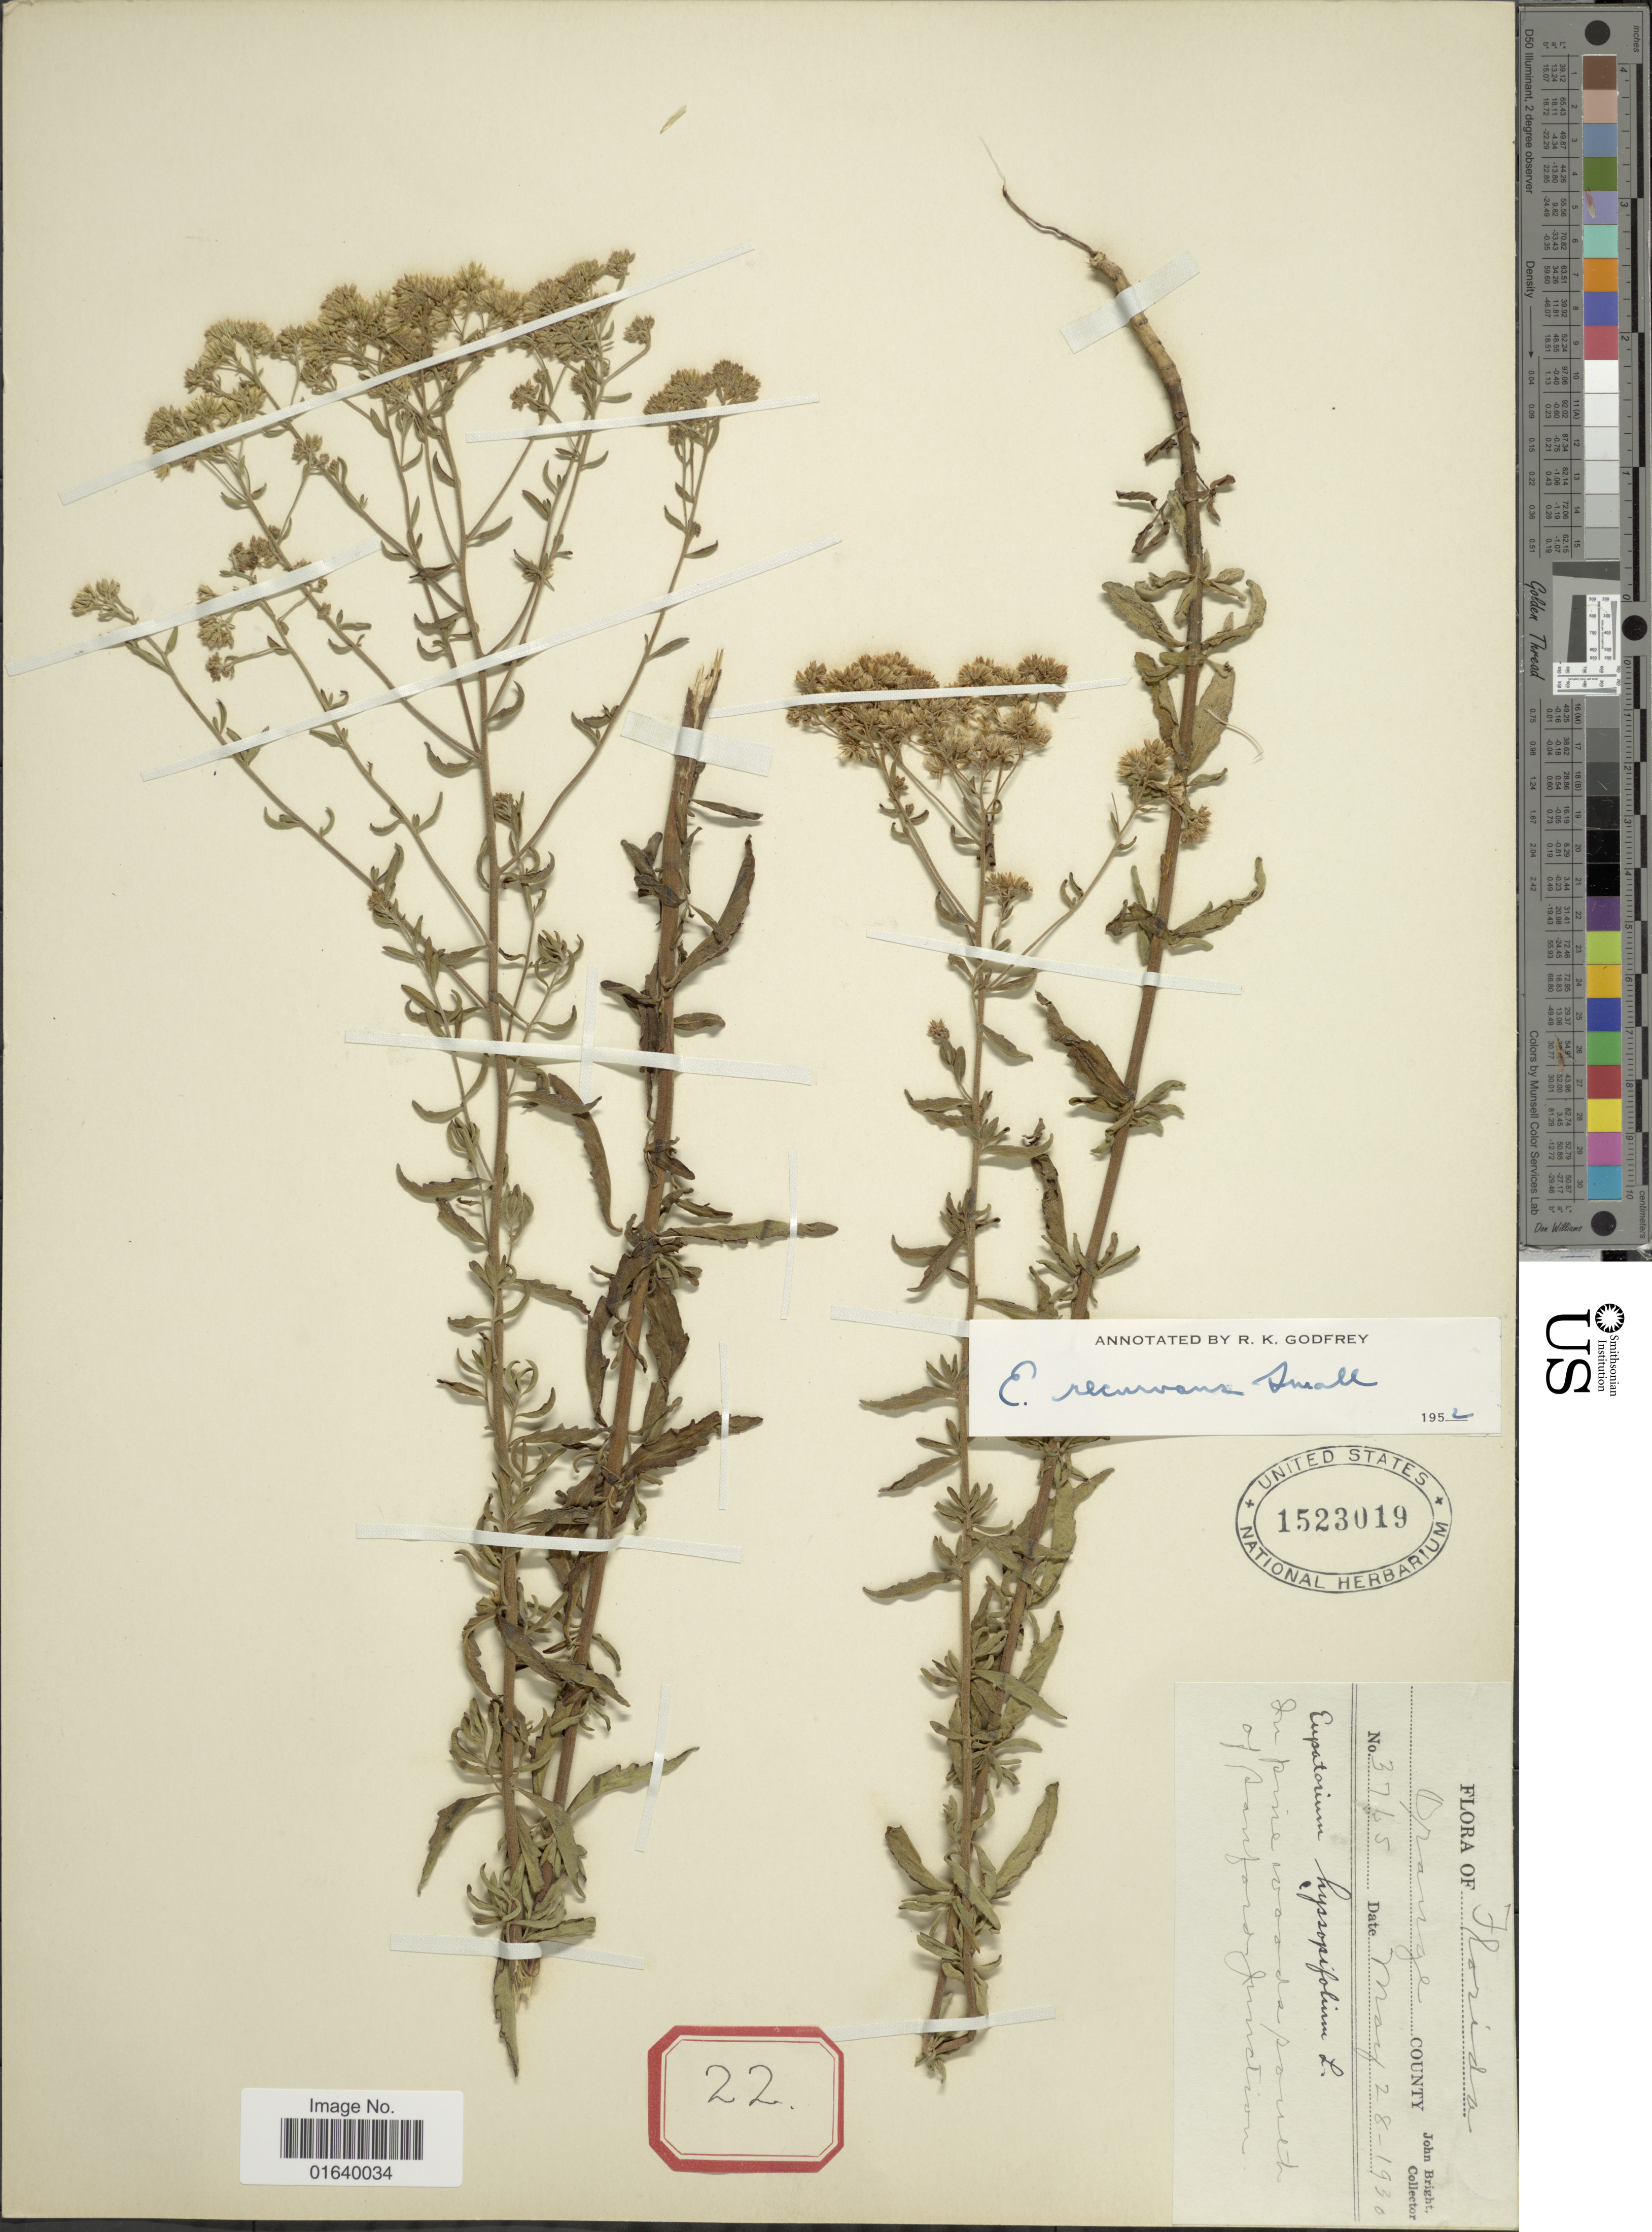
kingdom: Plantae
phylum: Tracheophyta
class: Magnoliopsida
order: Asterales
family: Asteraceae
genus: Eupatorium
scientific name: Eupatorium recurvans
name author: Small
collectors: J. Bright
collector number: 3765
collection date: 1930-05-28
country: United States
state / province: Florida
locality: Orange County, in pine woods south of Sanford Junction.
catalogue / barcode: US 1523019